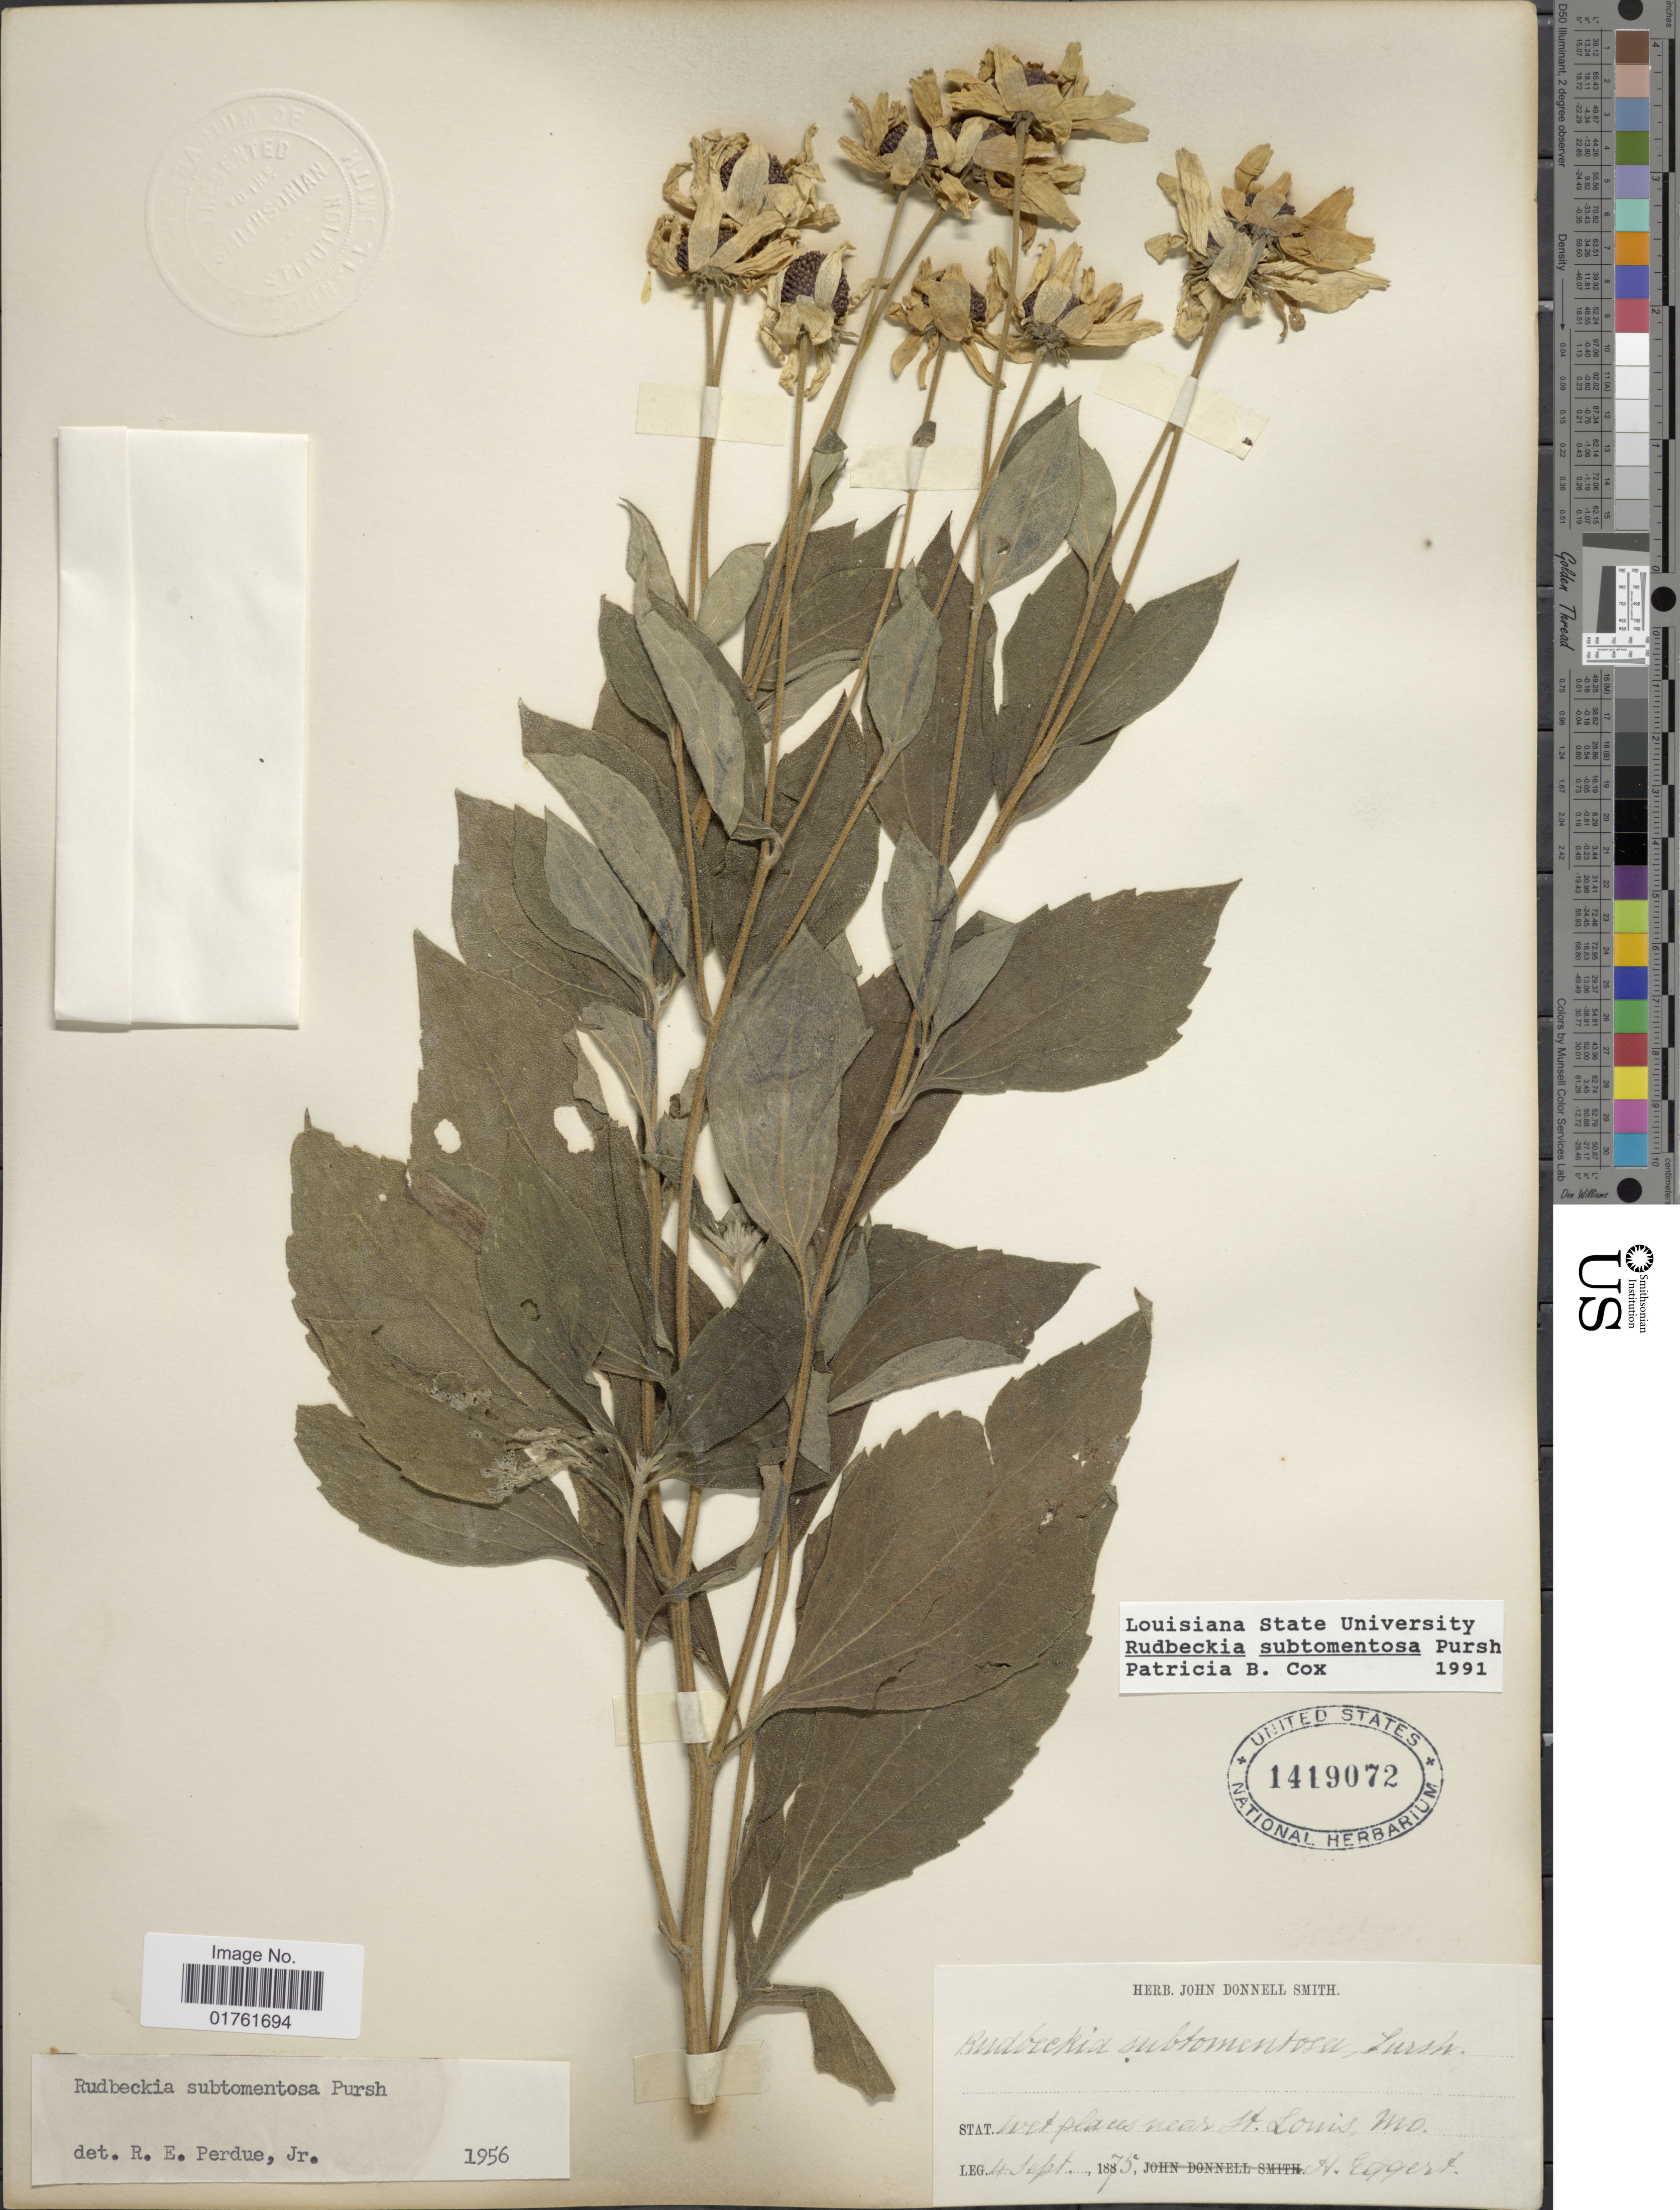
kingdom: Plantae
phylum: Tracheophyta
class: Magnoliopsida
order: Asterales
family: Asteraceae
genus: Rudbeckia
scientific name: Rudbeckia subtomentosa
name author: Pursh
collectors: H. Eggert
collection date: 1875-09-04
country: United States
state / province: Missouri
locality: Wet places near St Louis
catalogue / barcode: US 1419072